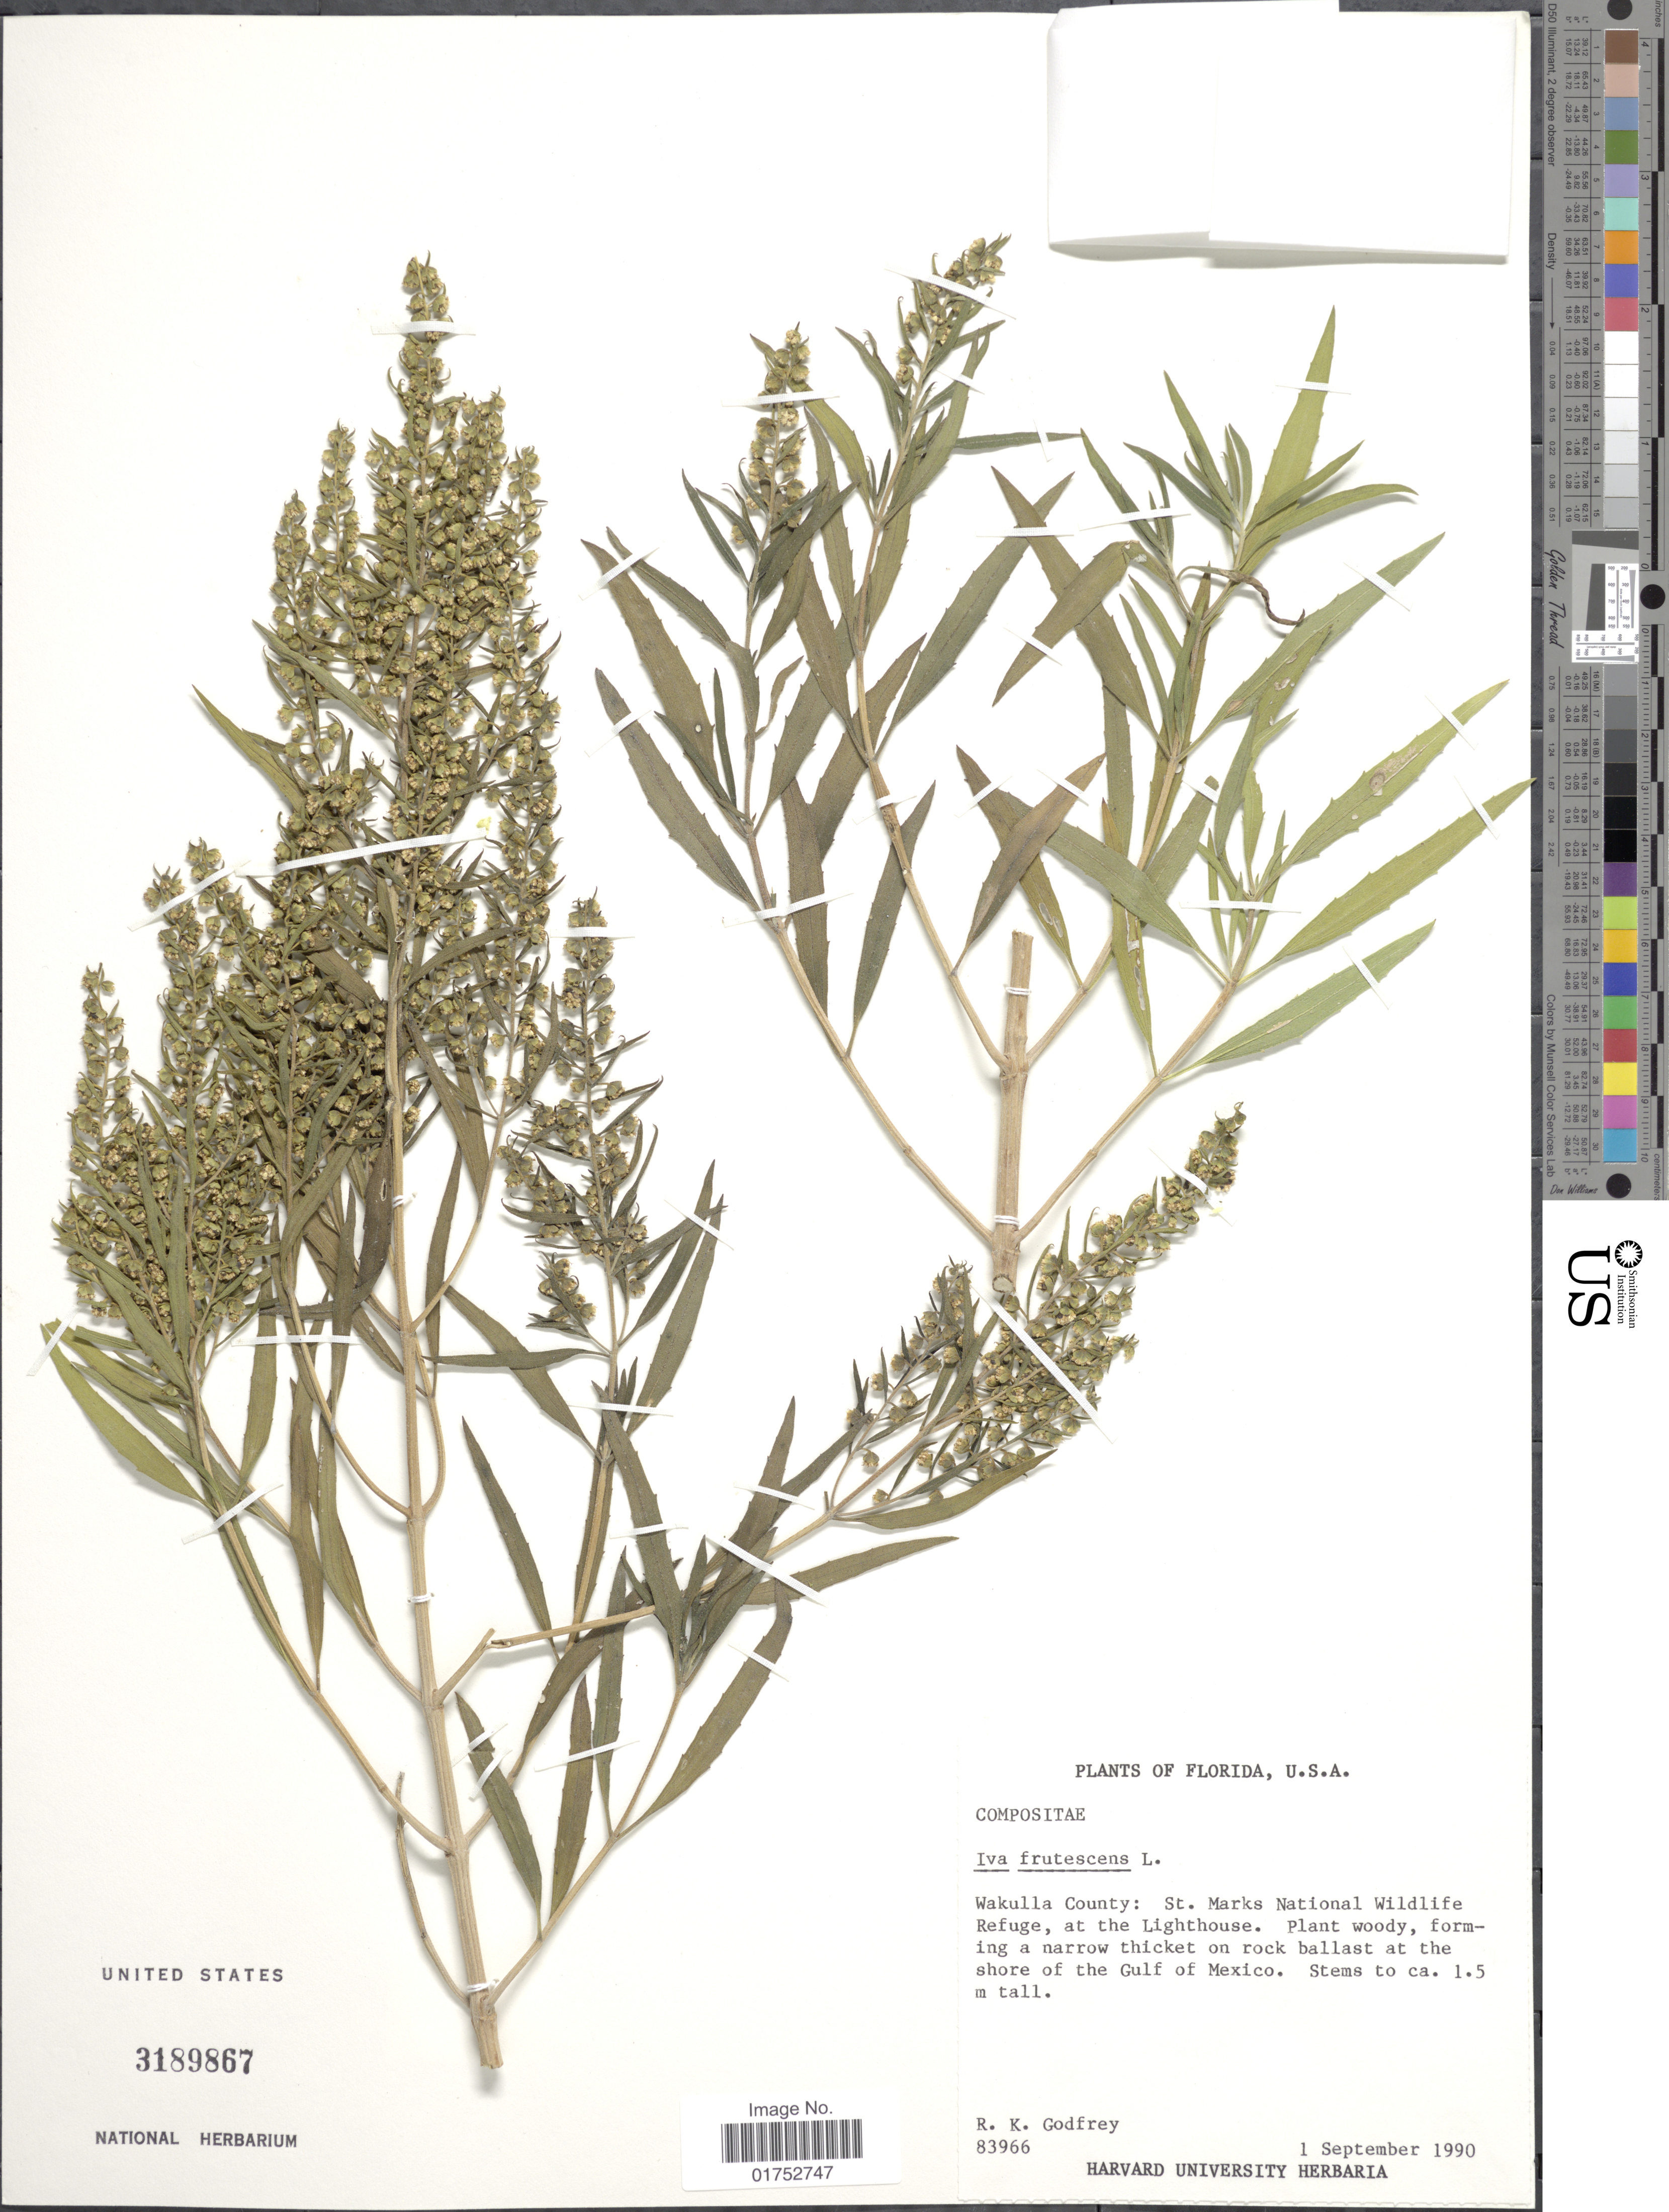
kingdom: Plantae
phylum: Tracheophyta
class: Magnoliopsida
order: Asterales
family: Asteraceae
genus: Iva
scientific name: Iva frutescens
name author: L.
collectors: R. K. Godfrey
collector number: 83966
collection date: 1990-09-01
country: United States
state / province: Florida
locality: U.S.A., Wakulla County, St. Marks National Wildlife Refuge, at the Lighthouse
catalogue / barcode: US 3189867